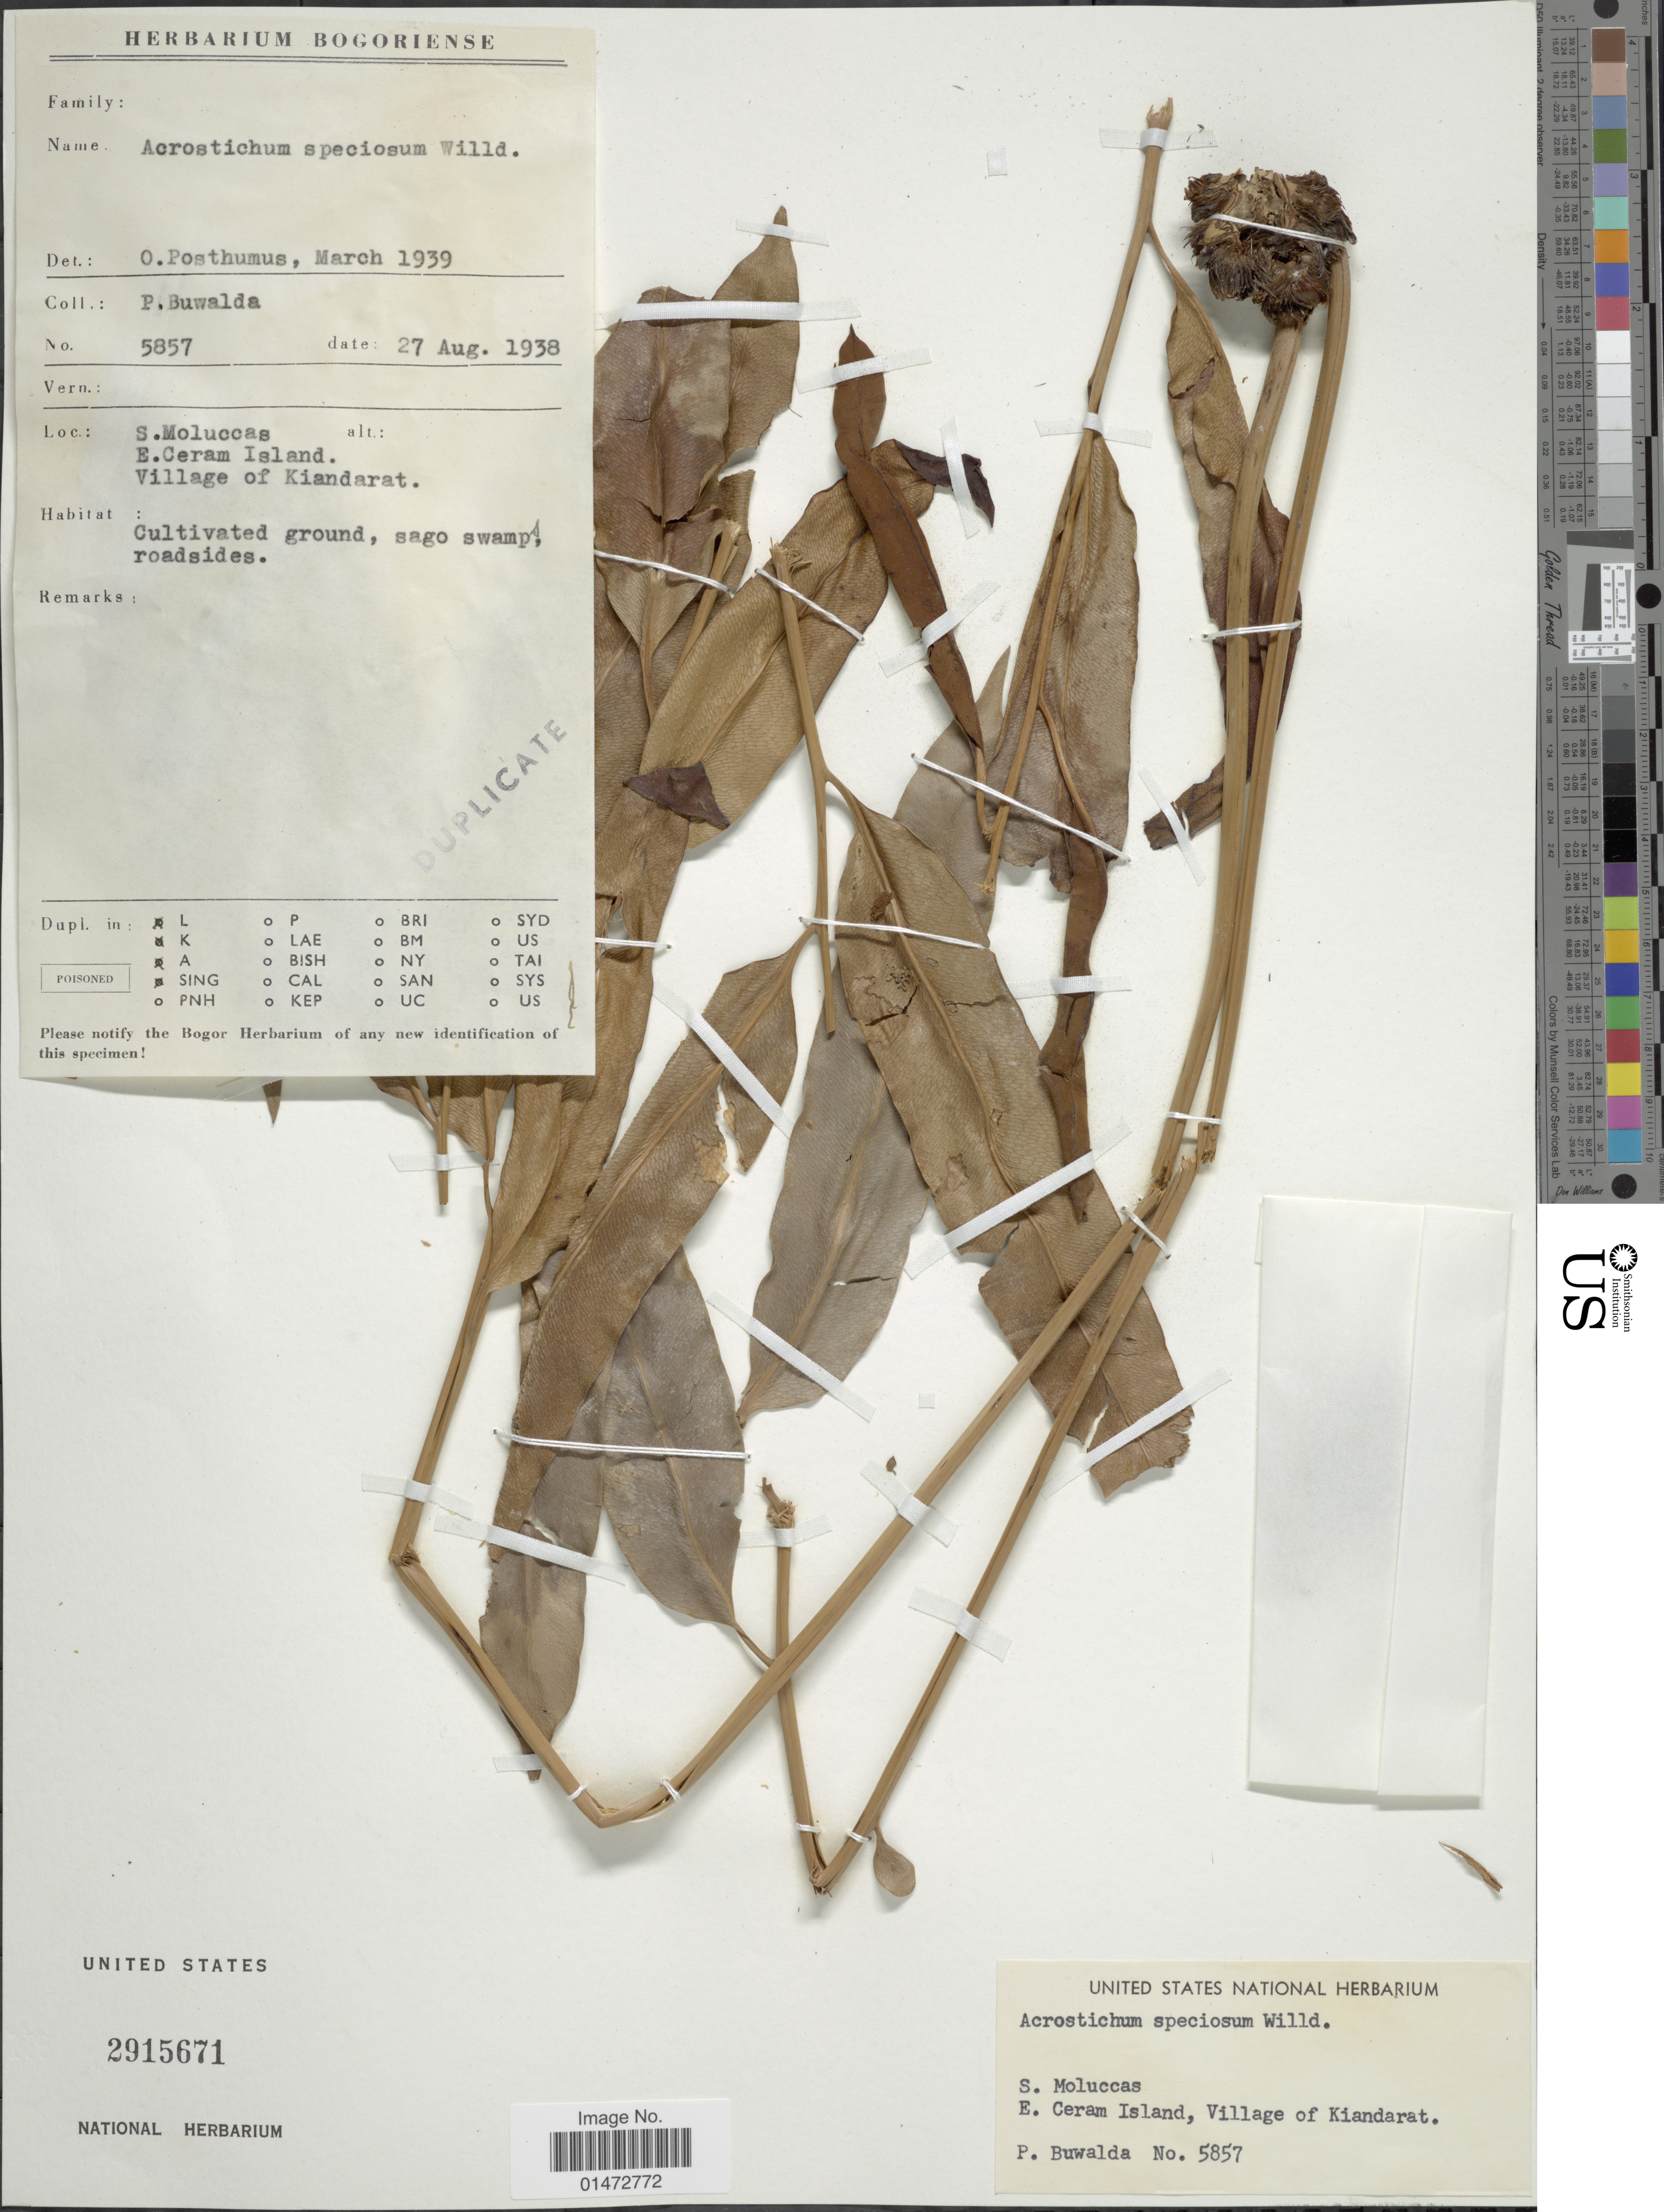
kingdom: Plantae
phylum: Tracheophyta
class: Polypodiopsida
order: Polypodiales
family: Pteridaceae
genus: Acrostichum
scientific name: Acrostichum aureum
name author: L.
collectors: P. Buwalda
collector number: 5857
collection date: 1938-08-27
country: Indonesia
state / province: Maluku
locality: S. Moluccas, E. Ceram Isand, Village of Kiandarat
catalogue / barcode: US 2915671